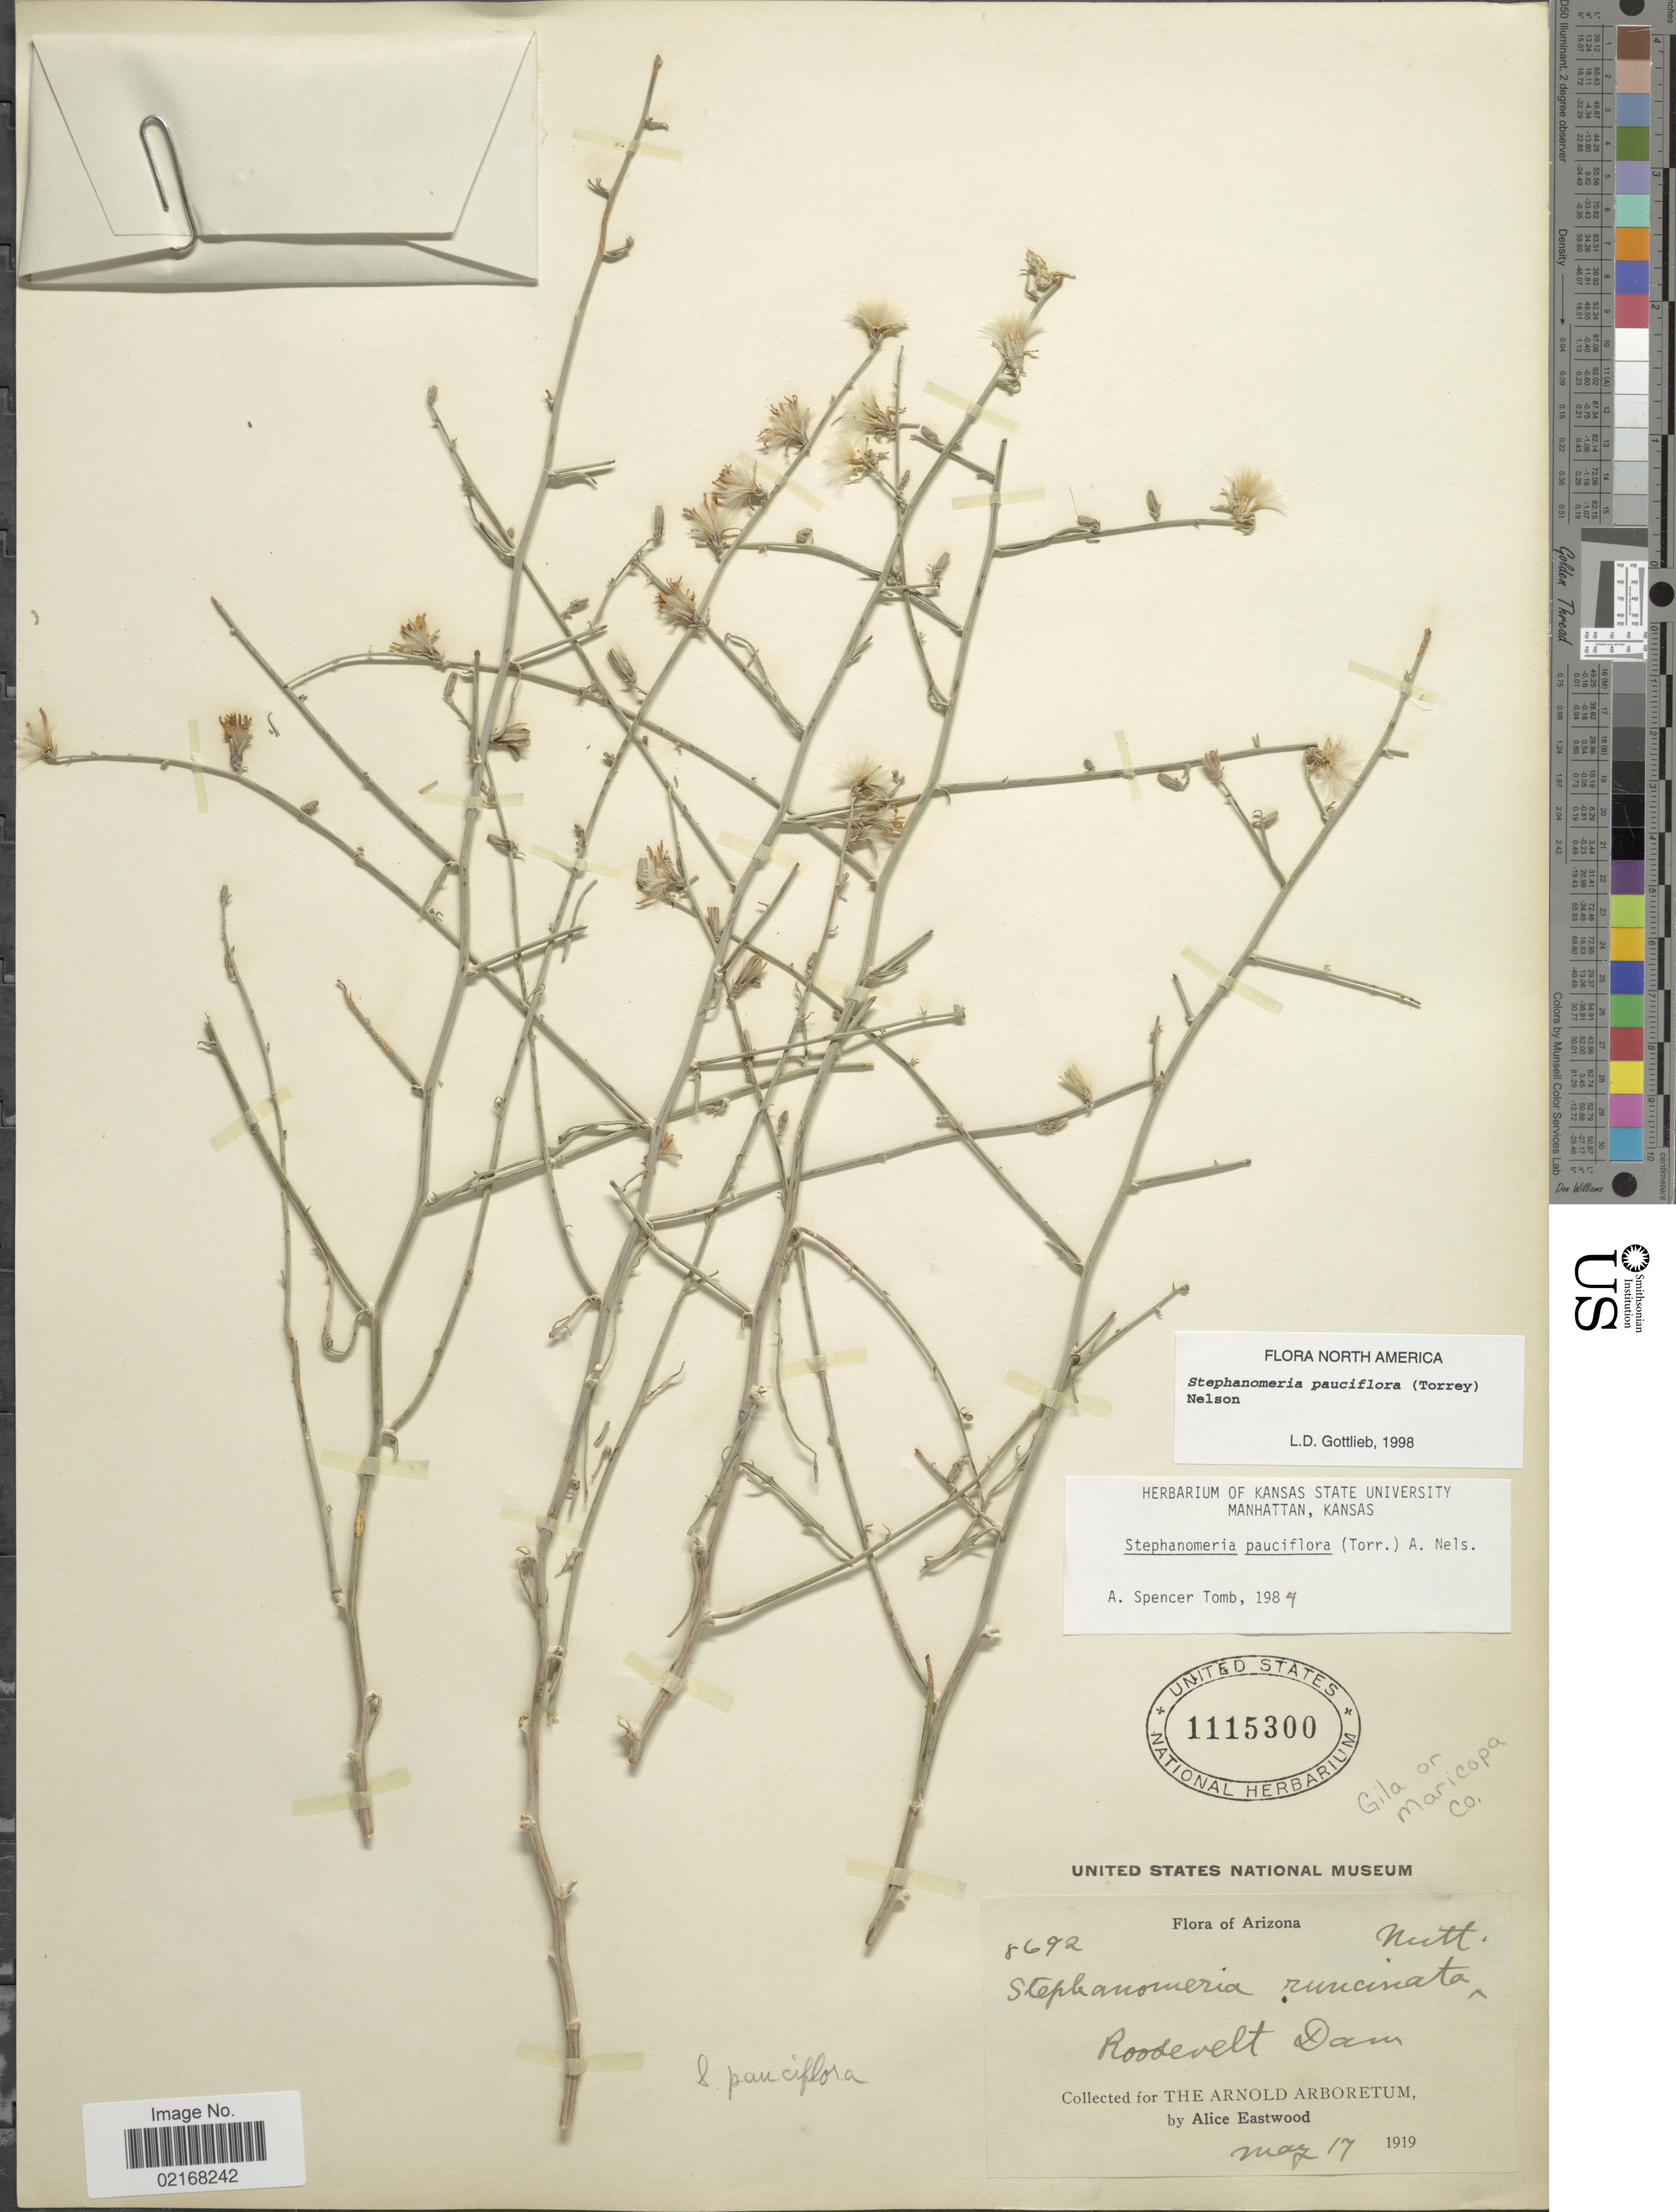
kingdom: Plantae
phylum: Tracheophyta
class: Magnoliopsida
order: Asterales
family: Asteraceae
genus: Stephanomeria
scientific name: Stephanomeria pauciflora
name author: (Torr.) A. Nelson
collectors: A. Eastwood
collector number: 8692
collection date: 1919-05-17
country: United States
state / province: Arizona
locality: Roosevelt Dam. Gila or Maricopa Co.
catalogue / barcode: US 1115300